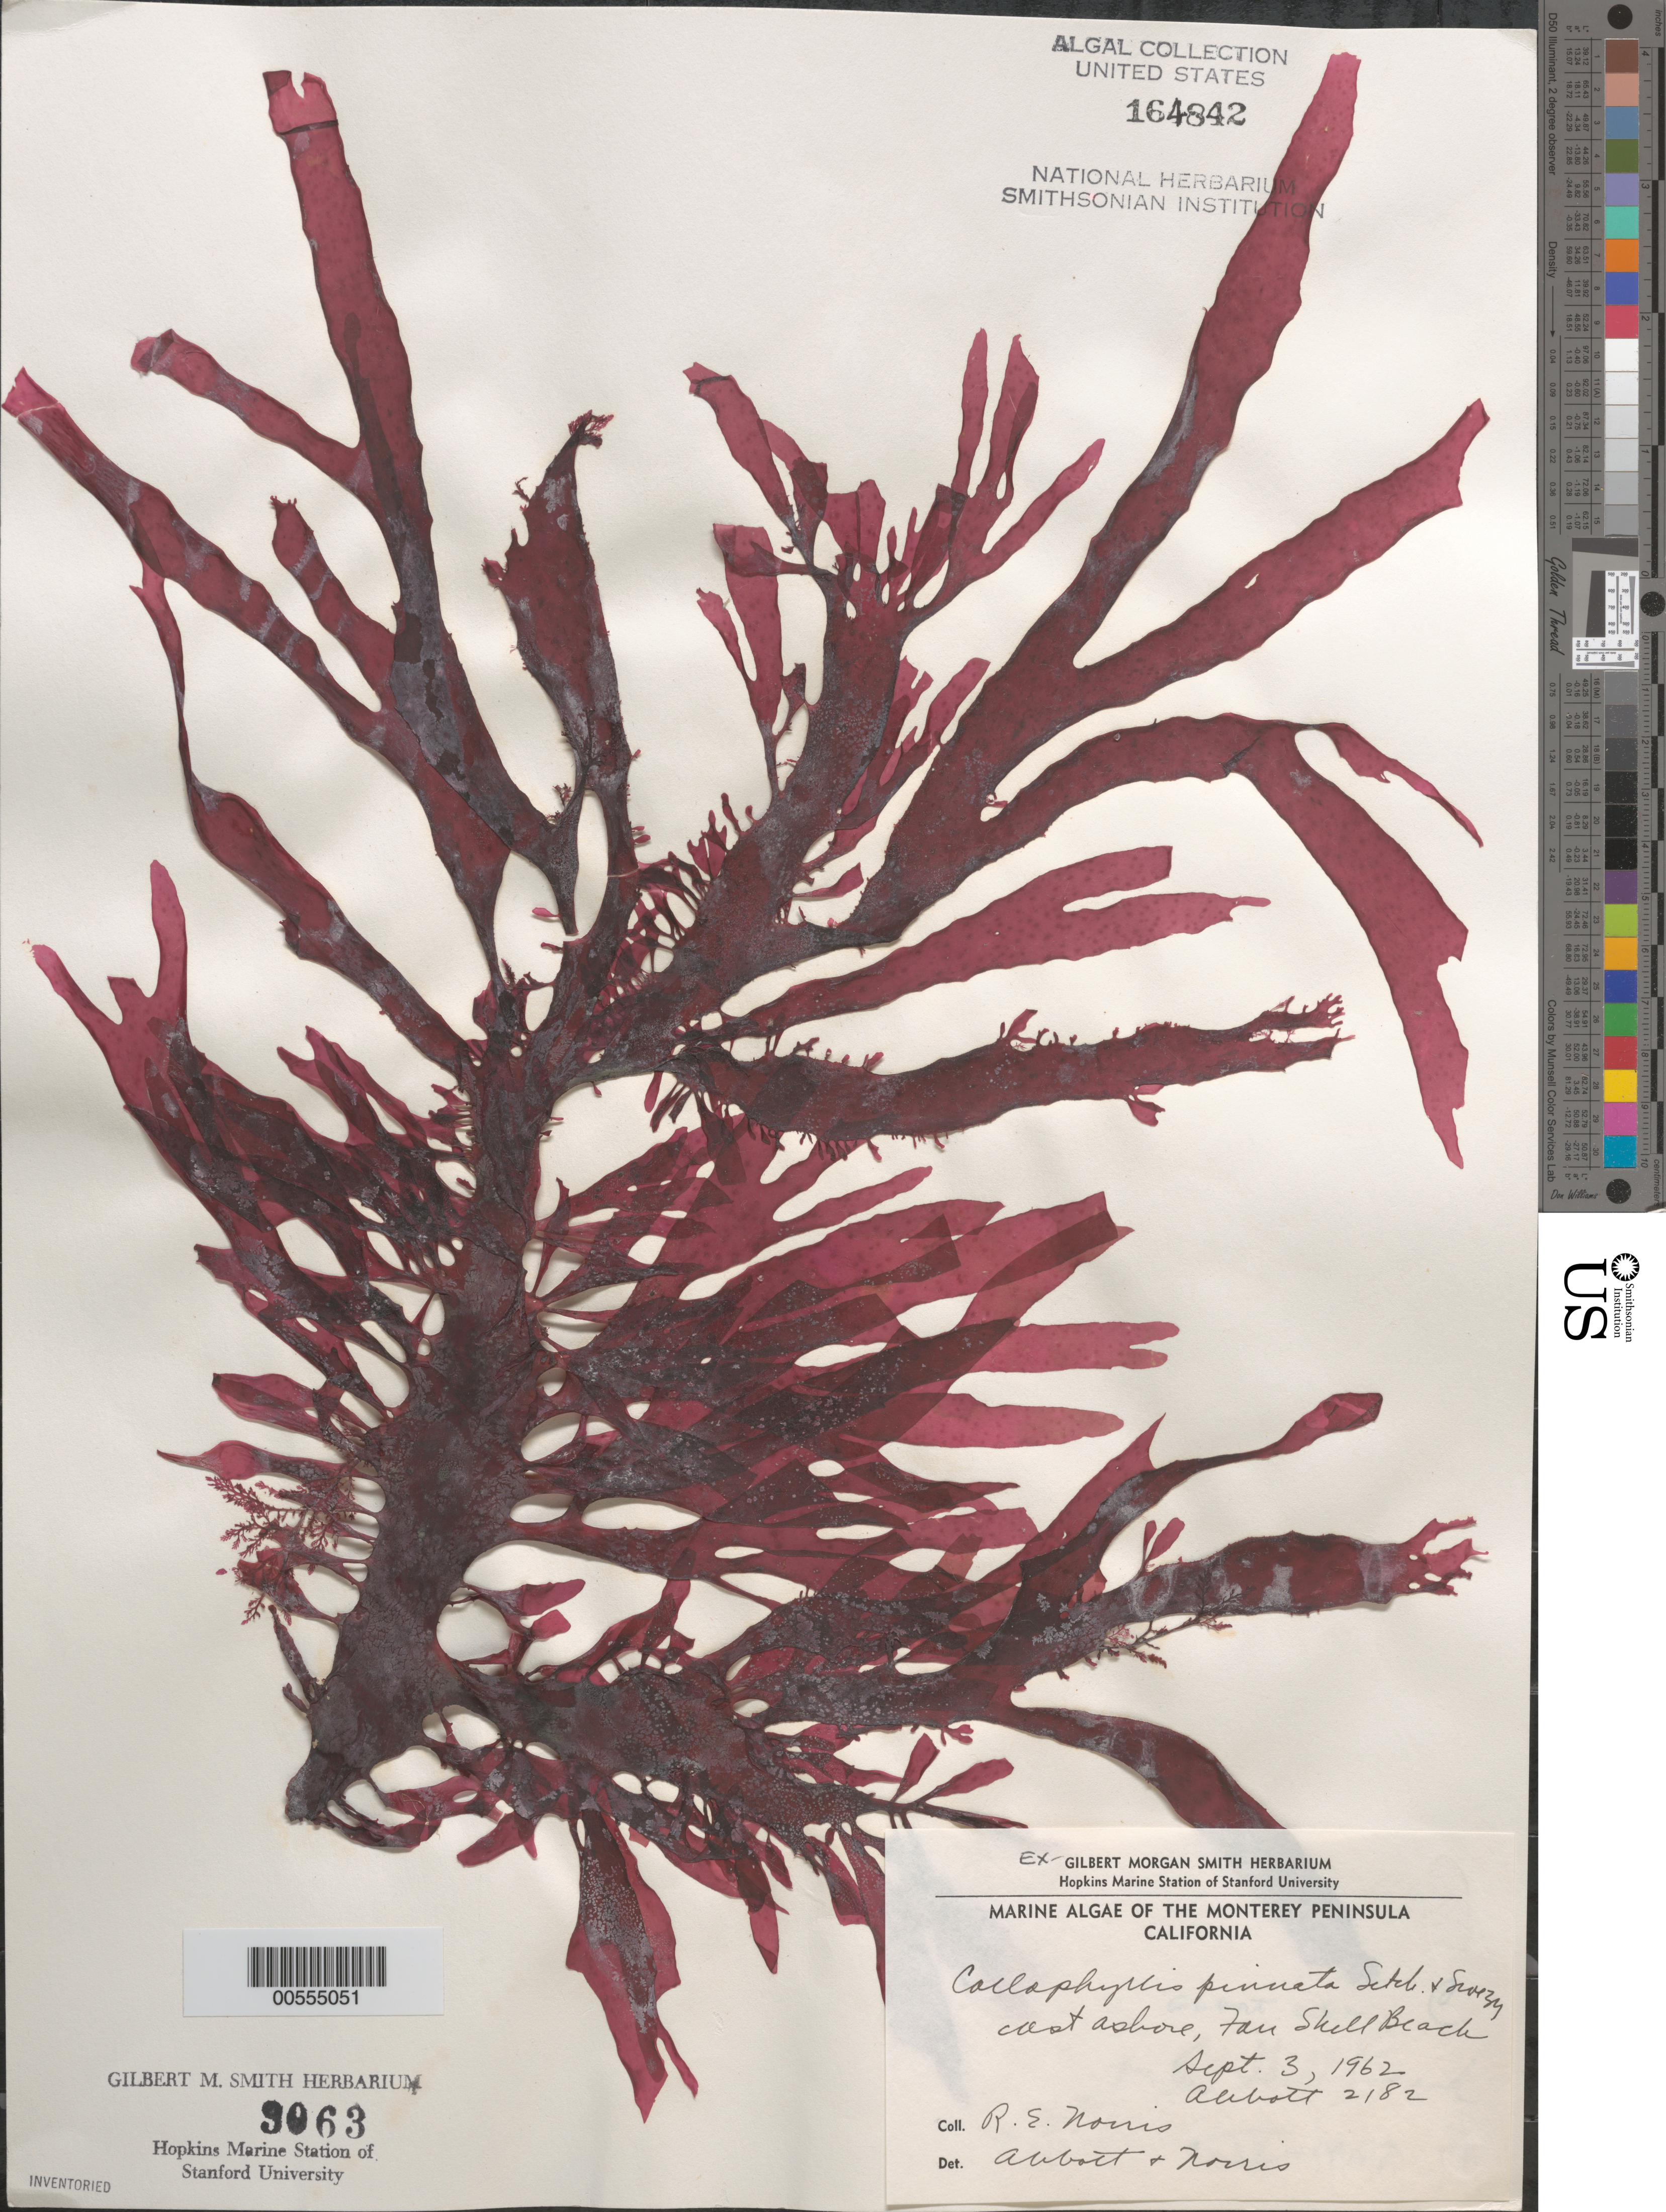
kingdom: Plantae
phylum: Rhodophyta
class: Florideophyceae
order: Gigartinales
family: Kallymeniaceae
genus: Callophyllis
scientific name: Callophyllis pinnata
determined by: Abbott, I. A.; Norris, R. E.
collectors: R. E. Norris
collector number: IAA 2182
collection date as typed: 03 Sep 1962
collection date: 1962-09-03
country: United States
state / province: California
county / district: Monterey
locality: Fan Shell Beach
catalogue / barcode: US 164842